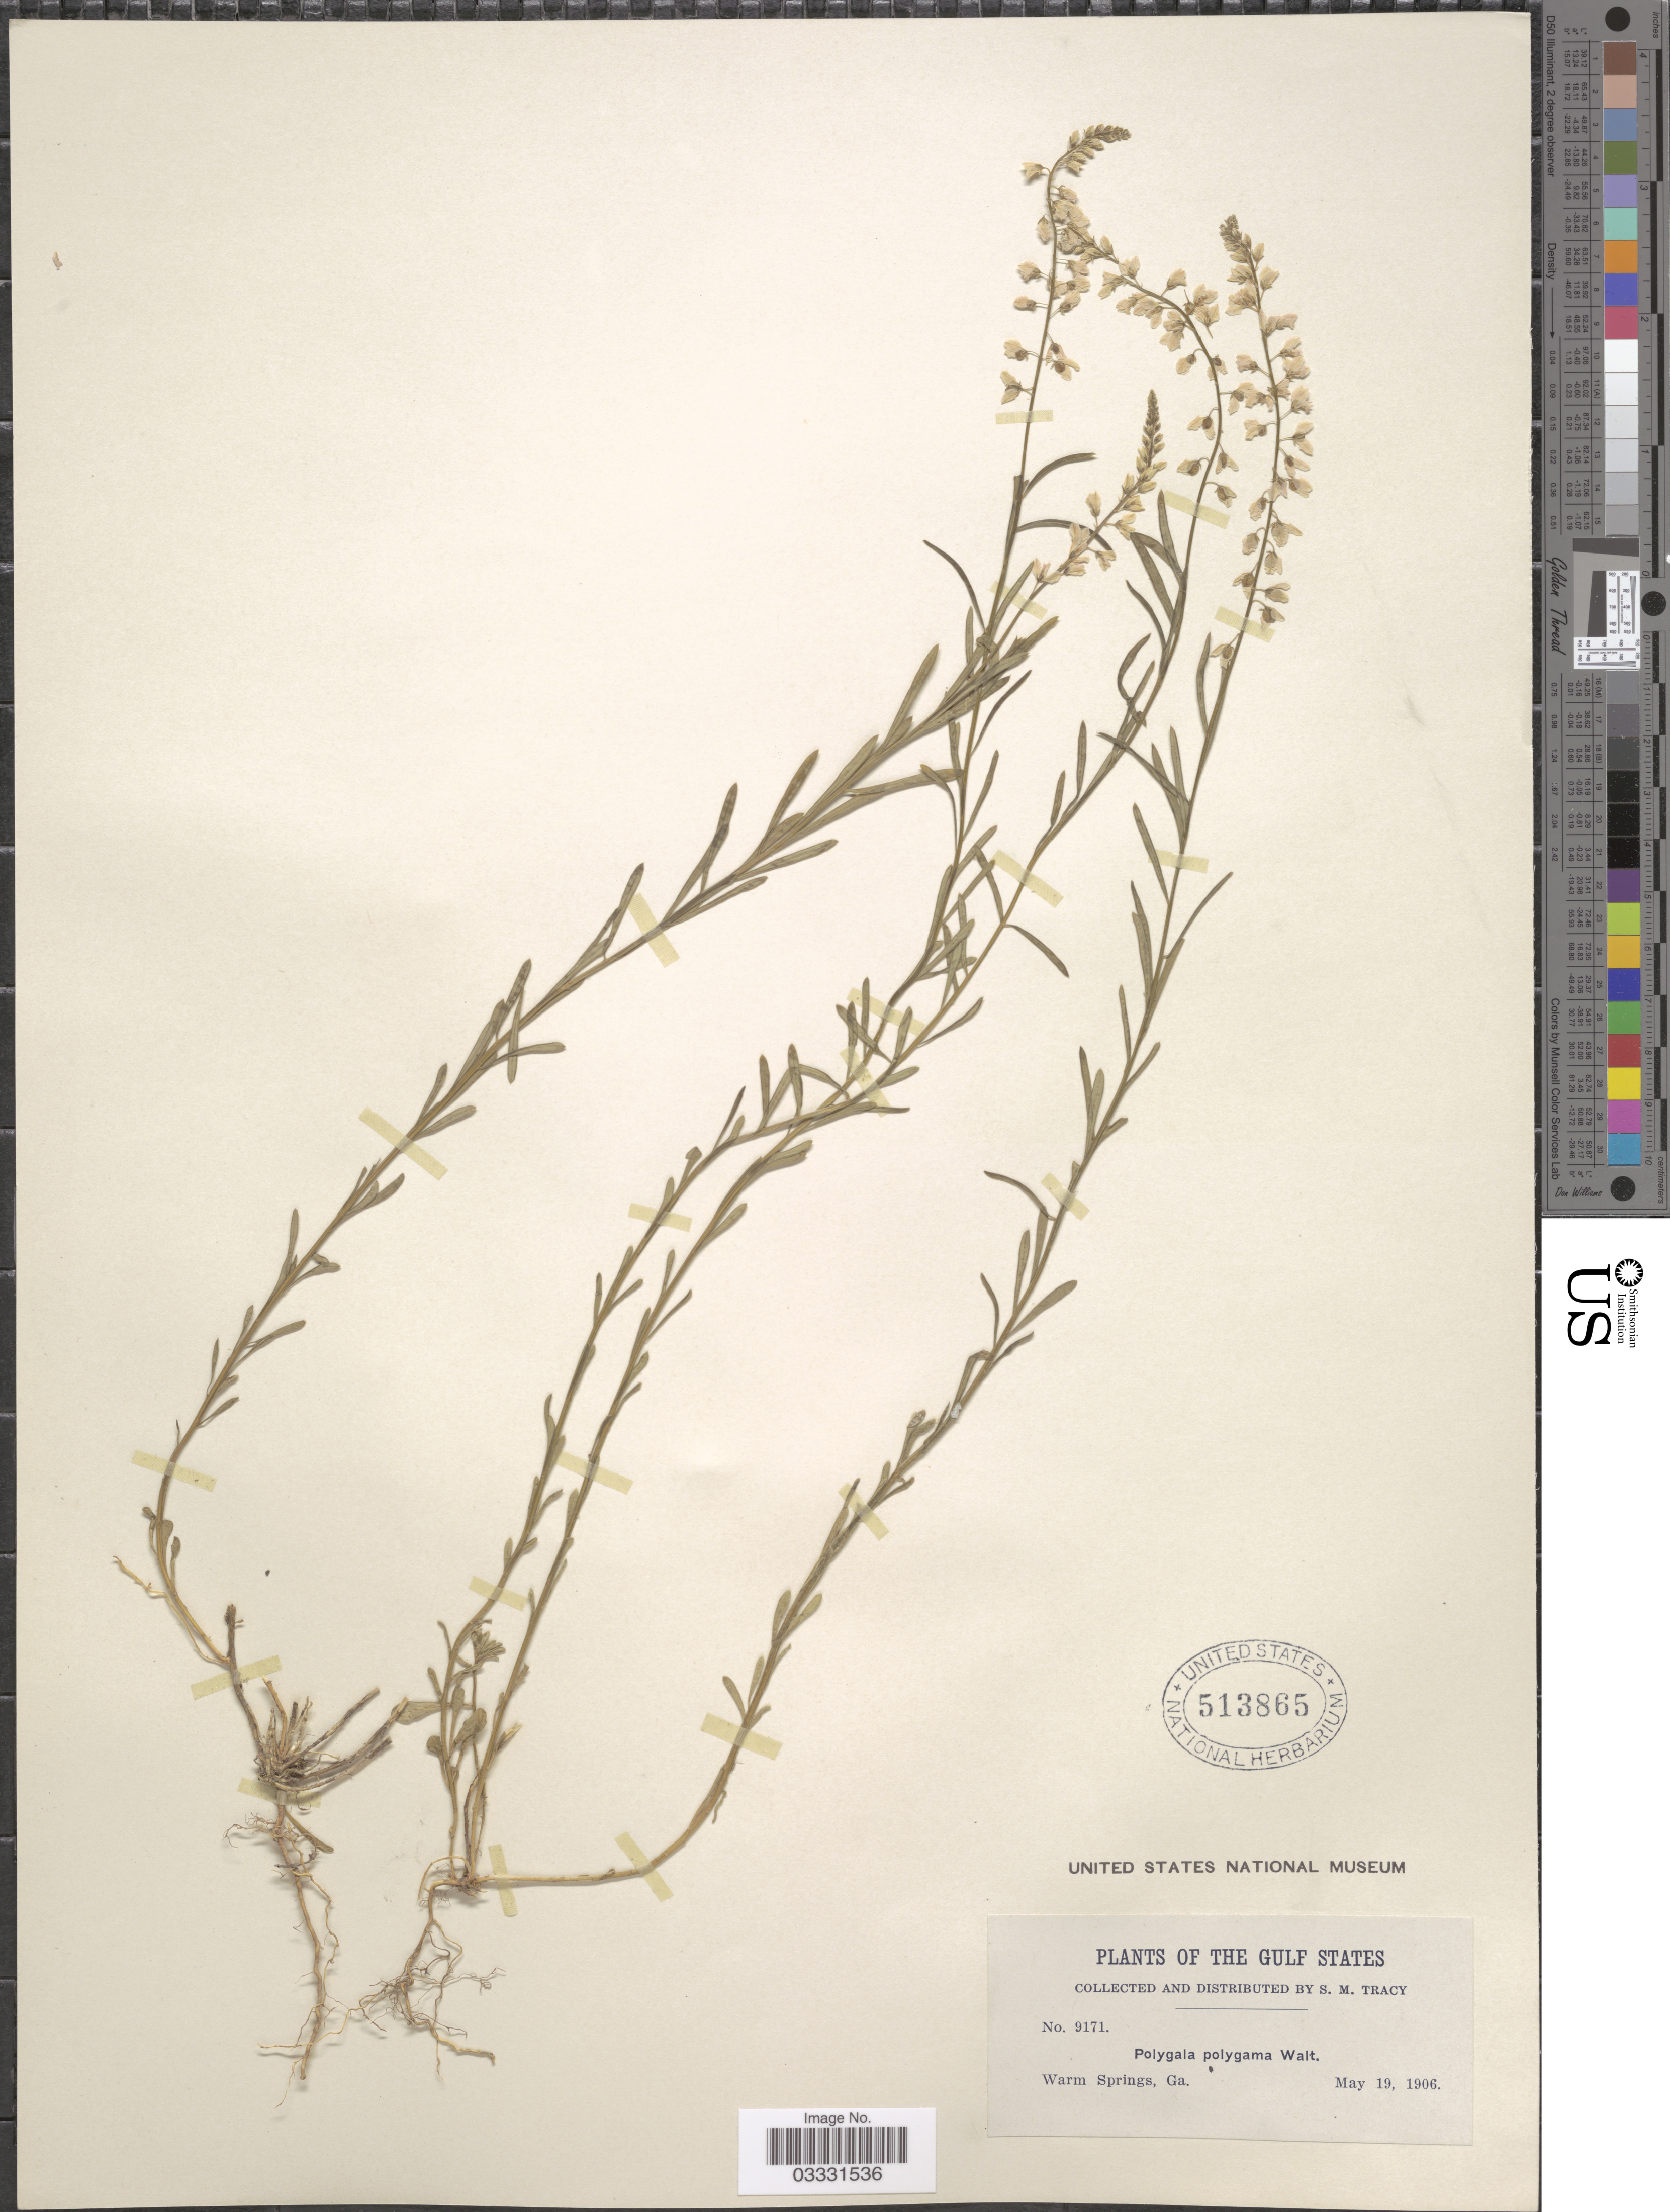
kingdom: Plantae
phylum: Tracheophyta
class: Magnoliopsida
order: Fabales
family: Polygalaceae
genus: Polygala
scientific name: Polygala polygama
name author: Walter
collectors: S. M. Tracy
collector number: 9171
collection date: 1906-05-19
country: United States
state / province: Georgia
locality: The Gulf States. Warm Springs.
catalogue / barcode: US 513865